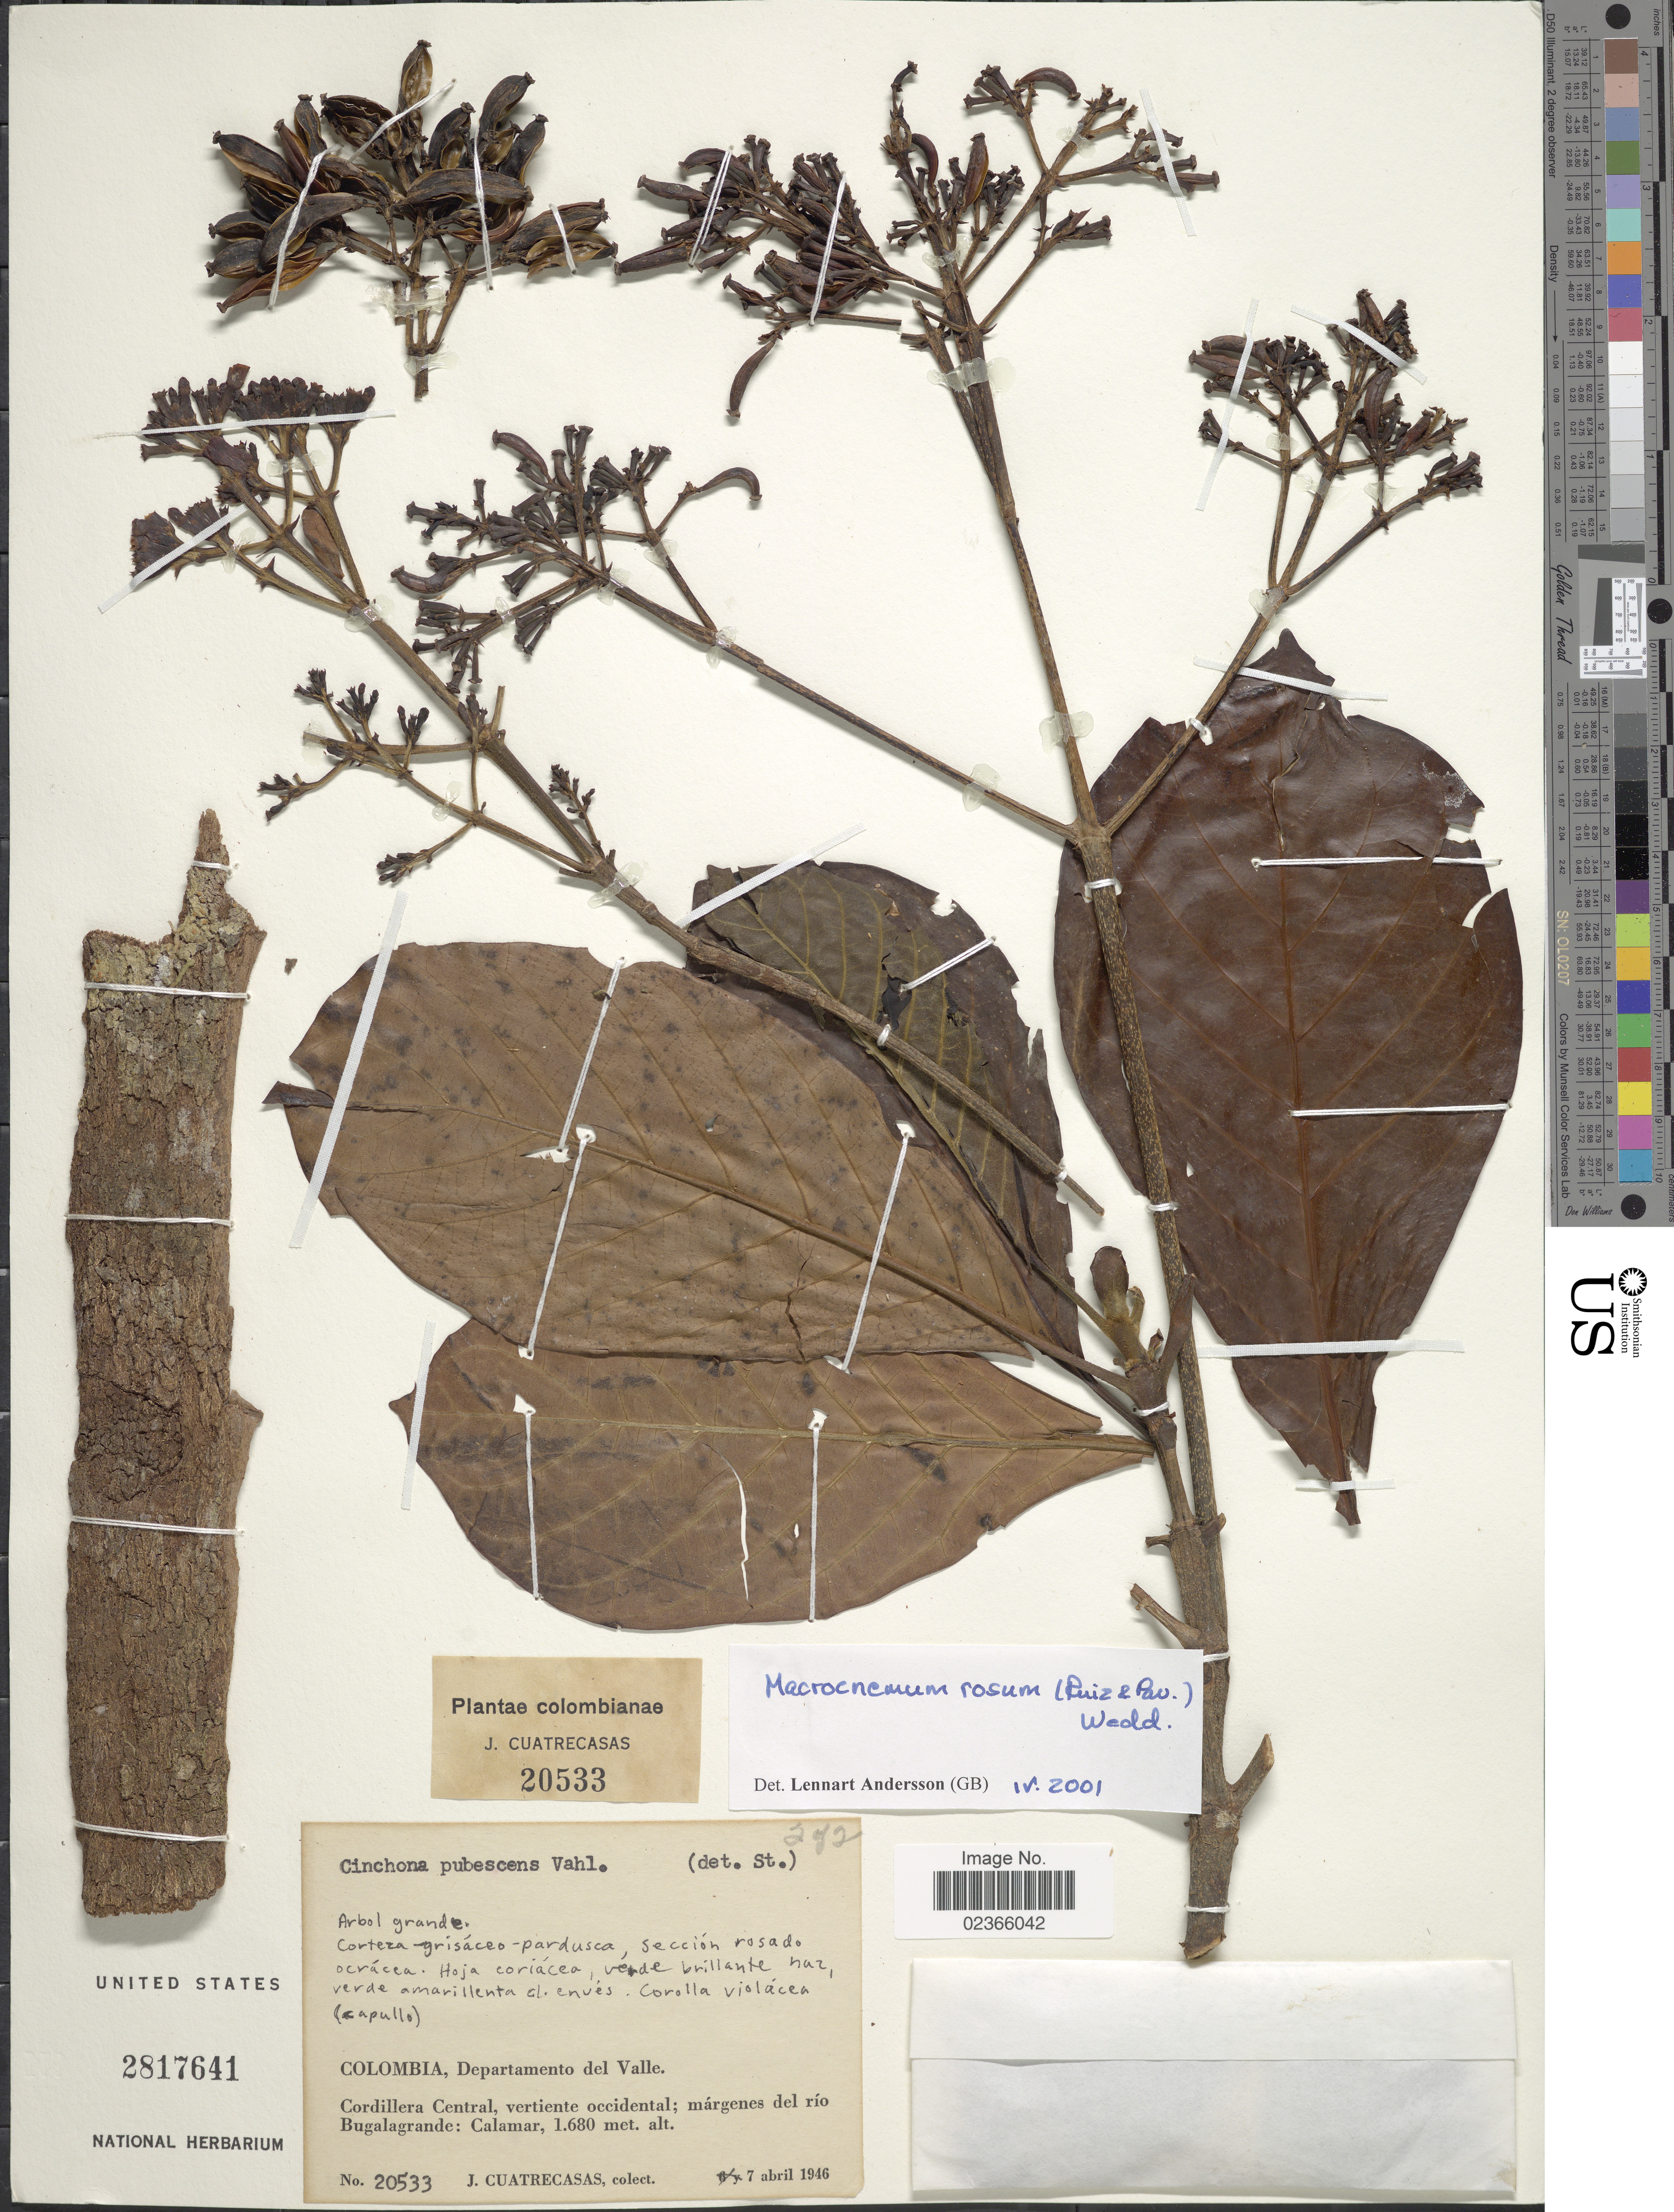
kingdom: Plantae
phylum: Tracheophyta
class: Magnoliopsida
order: Gentianales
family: Rubiaceae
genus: Macrocnemum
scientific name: Macrocnemum roseum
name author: Wedd.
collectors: J. Cuatrecasas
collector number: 20533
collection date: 1946-04-07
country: Colombia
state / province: Valle del Cauca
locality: Colombia, Departamento del Valle, Cordillera Central, vertiente occidental; margenes del rio Bugalagrande: Calamar.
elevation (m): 1680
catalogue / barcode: US 2817641